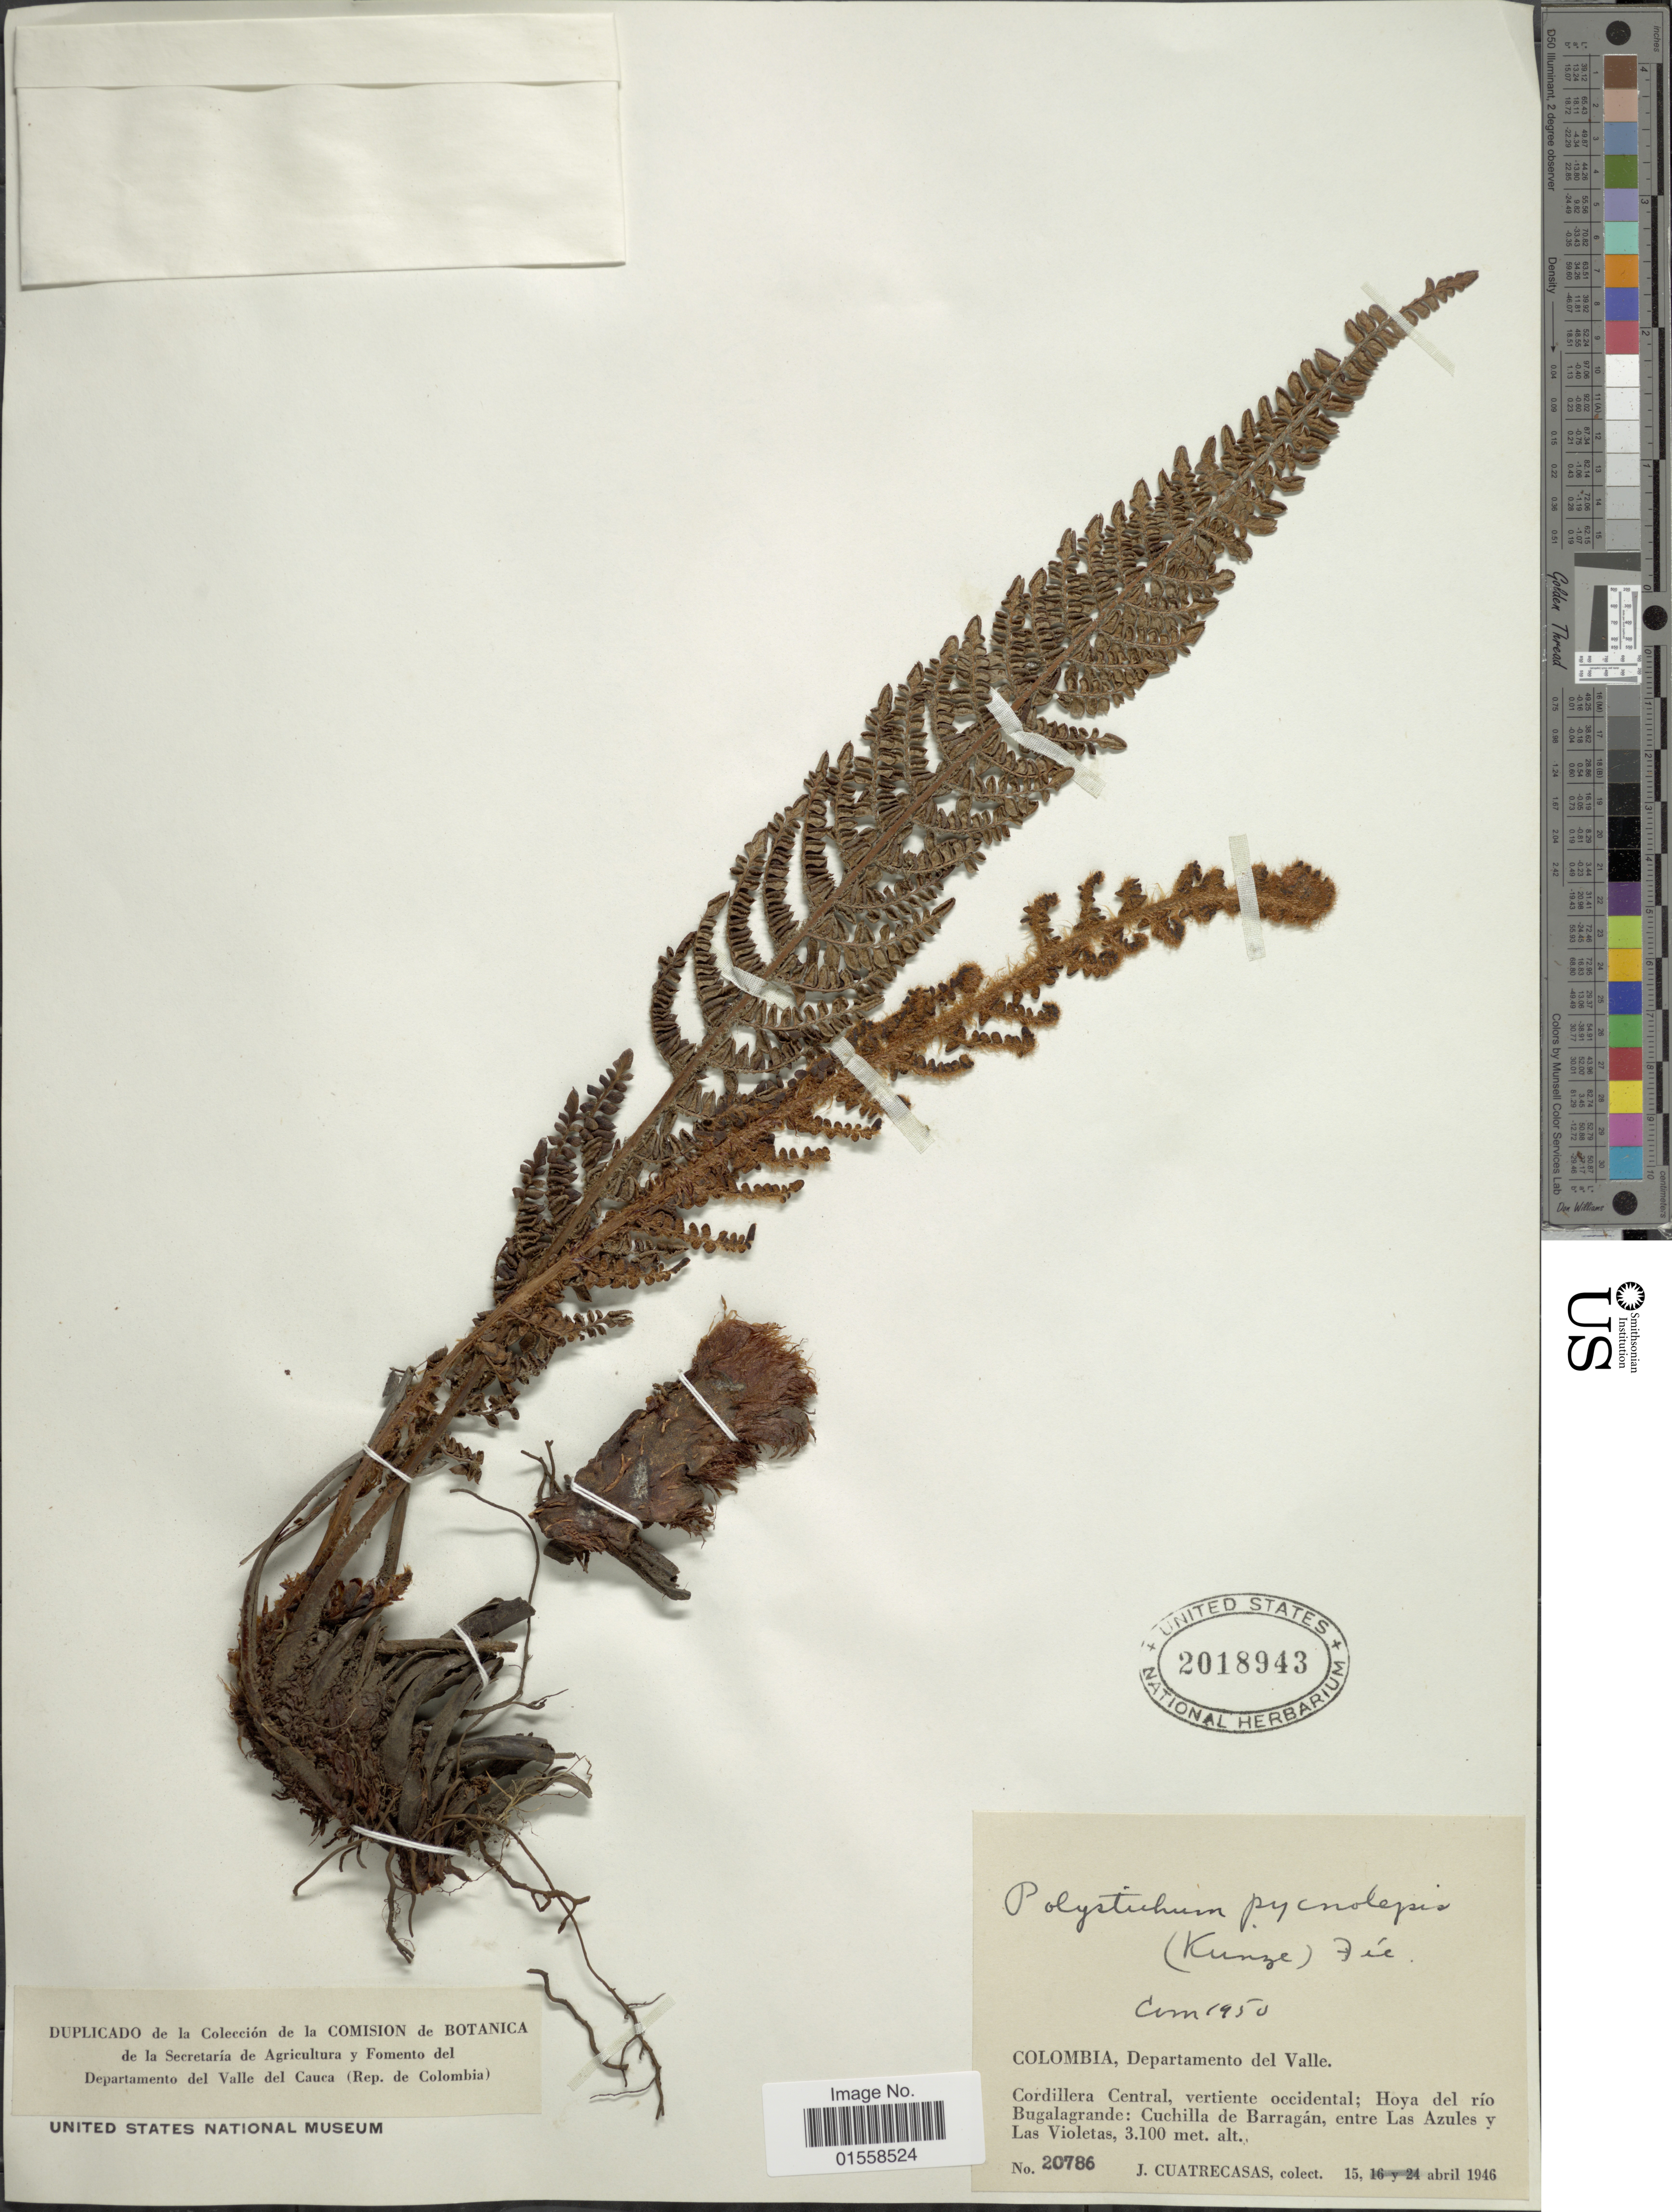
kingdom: Plantae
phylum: Tracheophyta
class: Polypodiopsida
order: Polypodiales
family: Dryopteridaceae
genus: Polystichum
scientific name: Polystichum pycnolepis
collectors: J. Cuatrecasas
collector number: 20786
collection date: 1946-04-15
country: Colombia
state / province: Valle del Cauca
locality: Colombia, Departamento del Valle. Cordillera Central, vertiente occidental; Hoya del rio Bugalagrande: Cuchilla de Barragan, entre Las Azules y Las Violetas.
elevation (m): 3100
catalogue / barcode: US 2018943